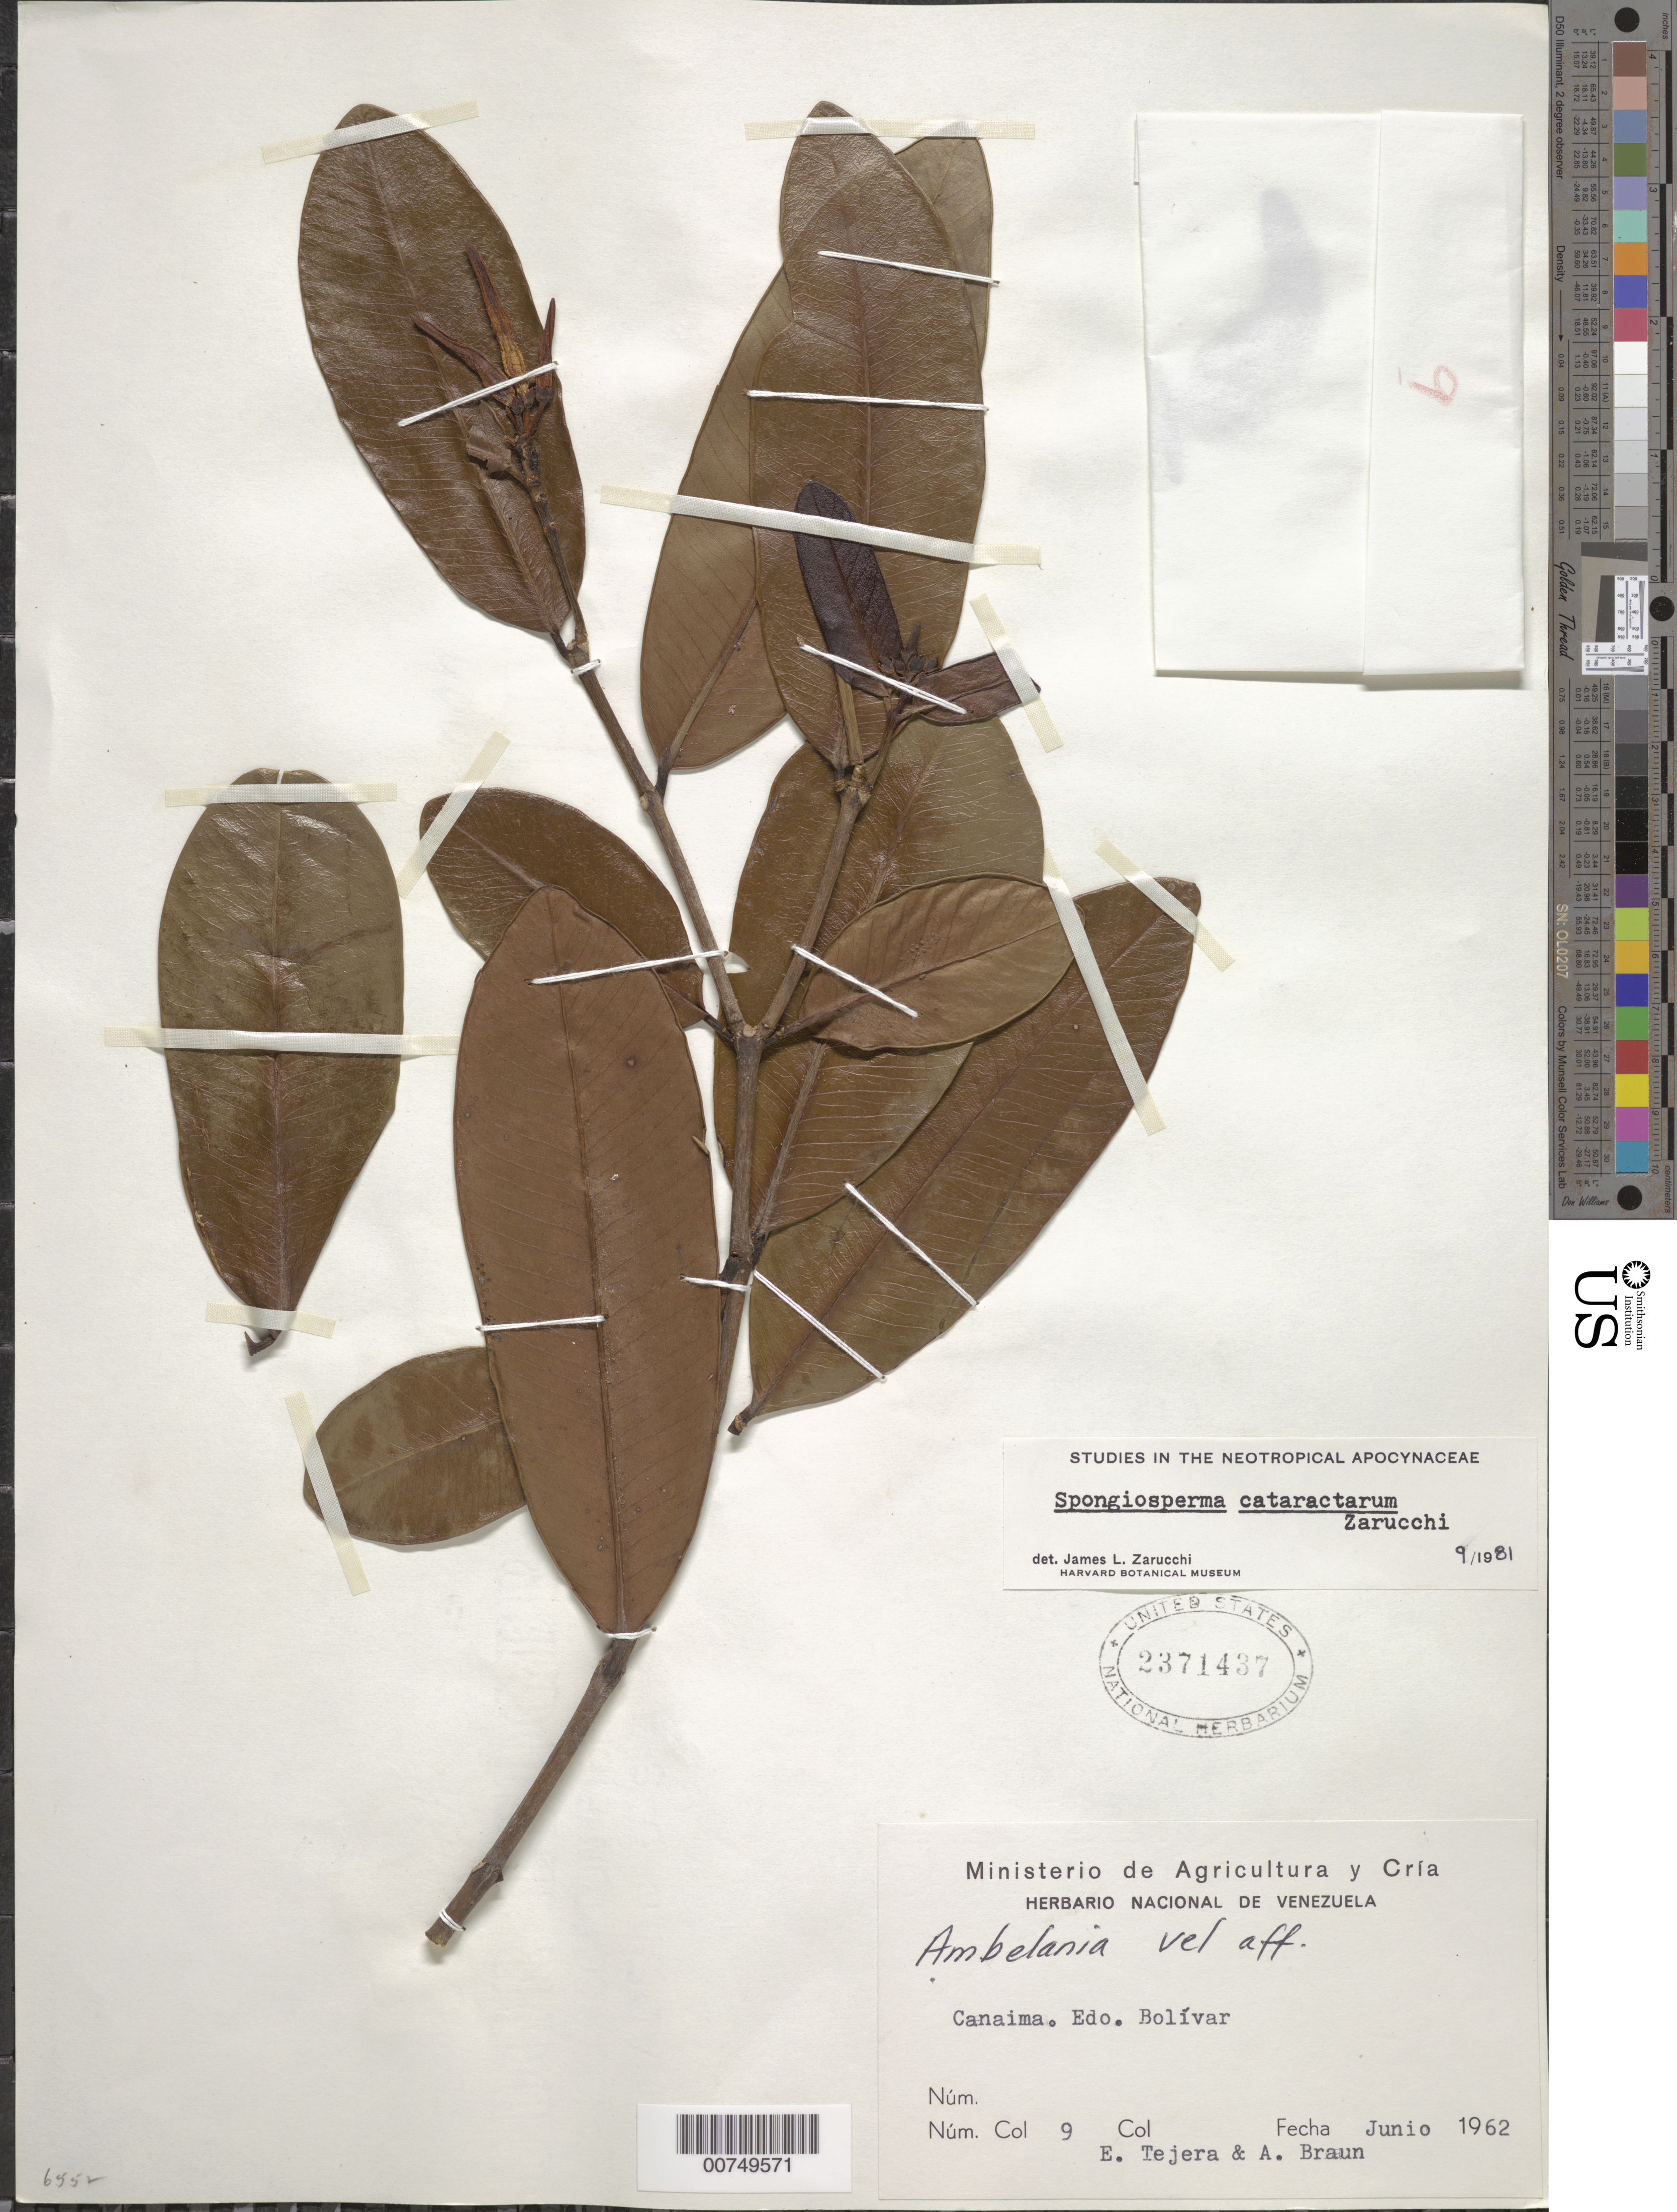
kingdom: Plantae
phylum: Tracheophyta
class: Magnoliopsida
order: Gentianales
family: Apocynaceae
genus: Spongiosperma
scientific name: Spongiosperma cataractarum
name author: Zarucchi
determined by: Zarucchi, J. L.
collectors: E. Tejera & A. Braun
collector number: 9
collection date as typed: Jun-62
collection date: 1962-06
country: Venezuela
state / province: Bolívar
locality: Canaima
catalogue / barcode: US 2371437